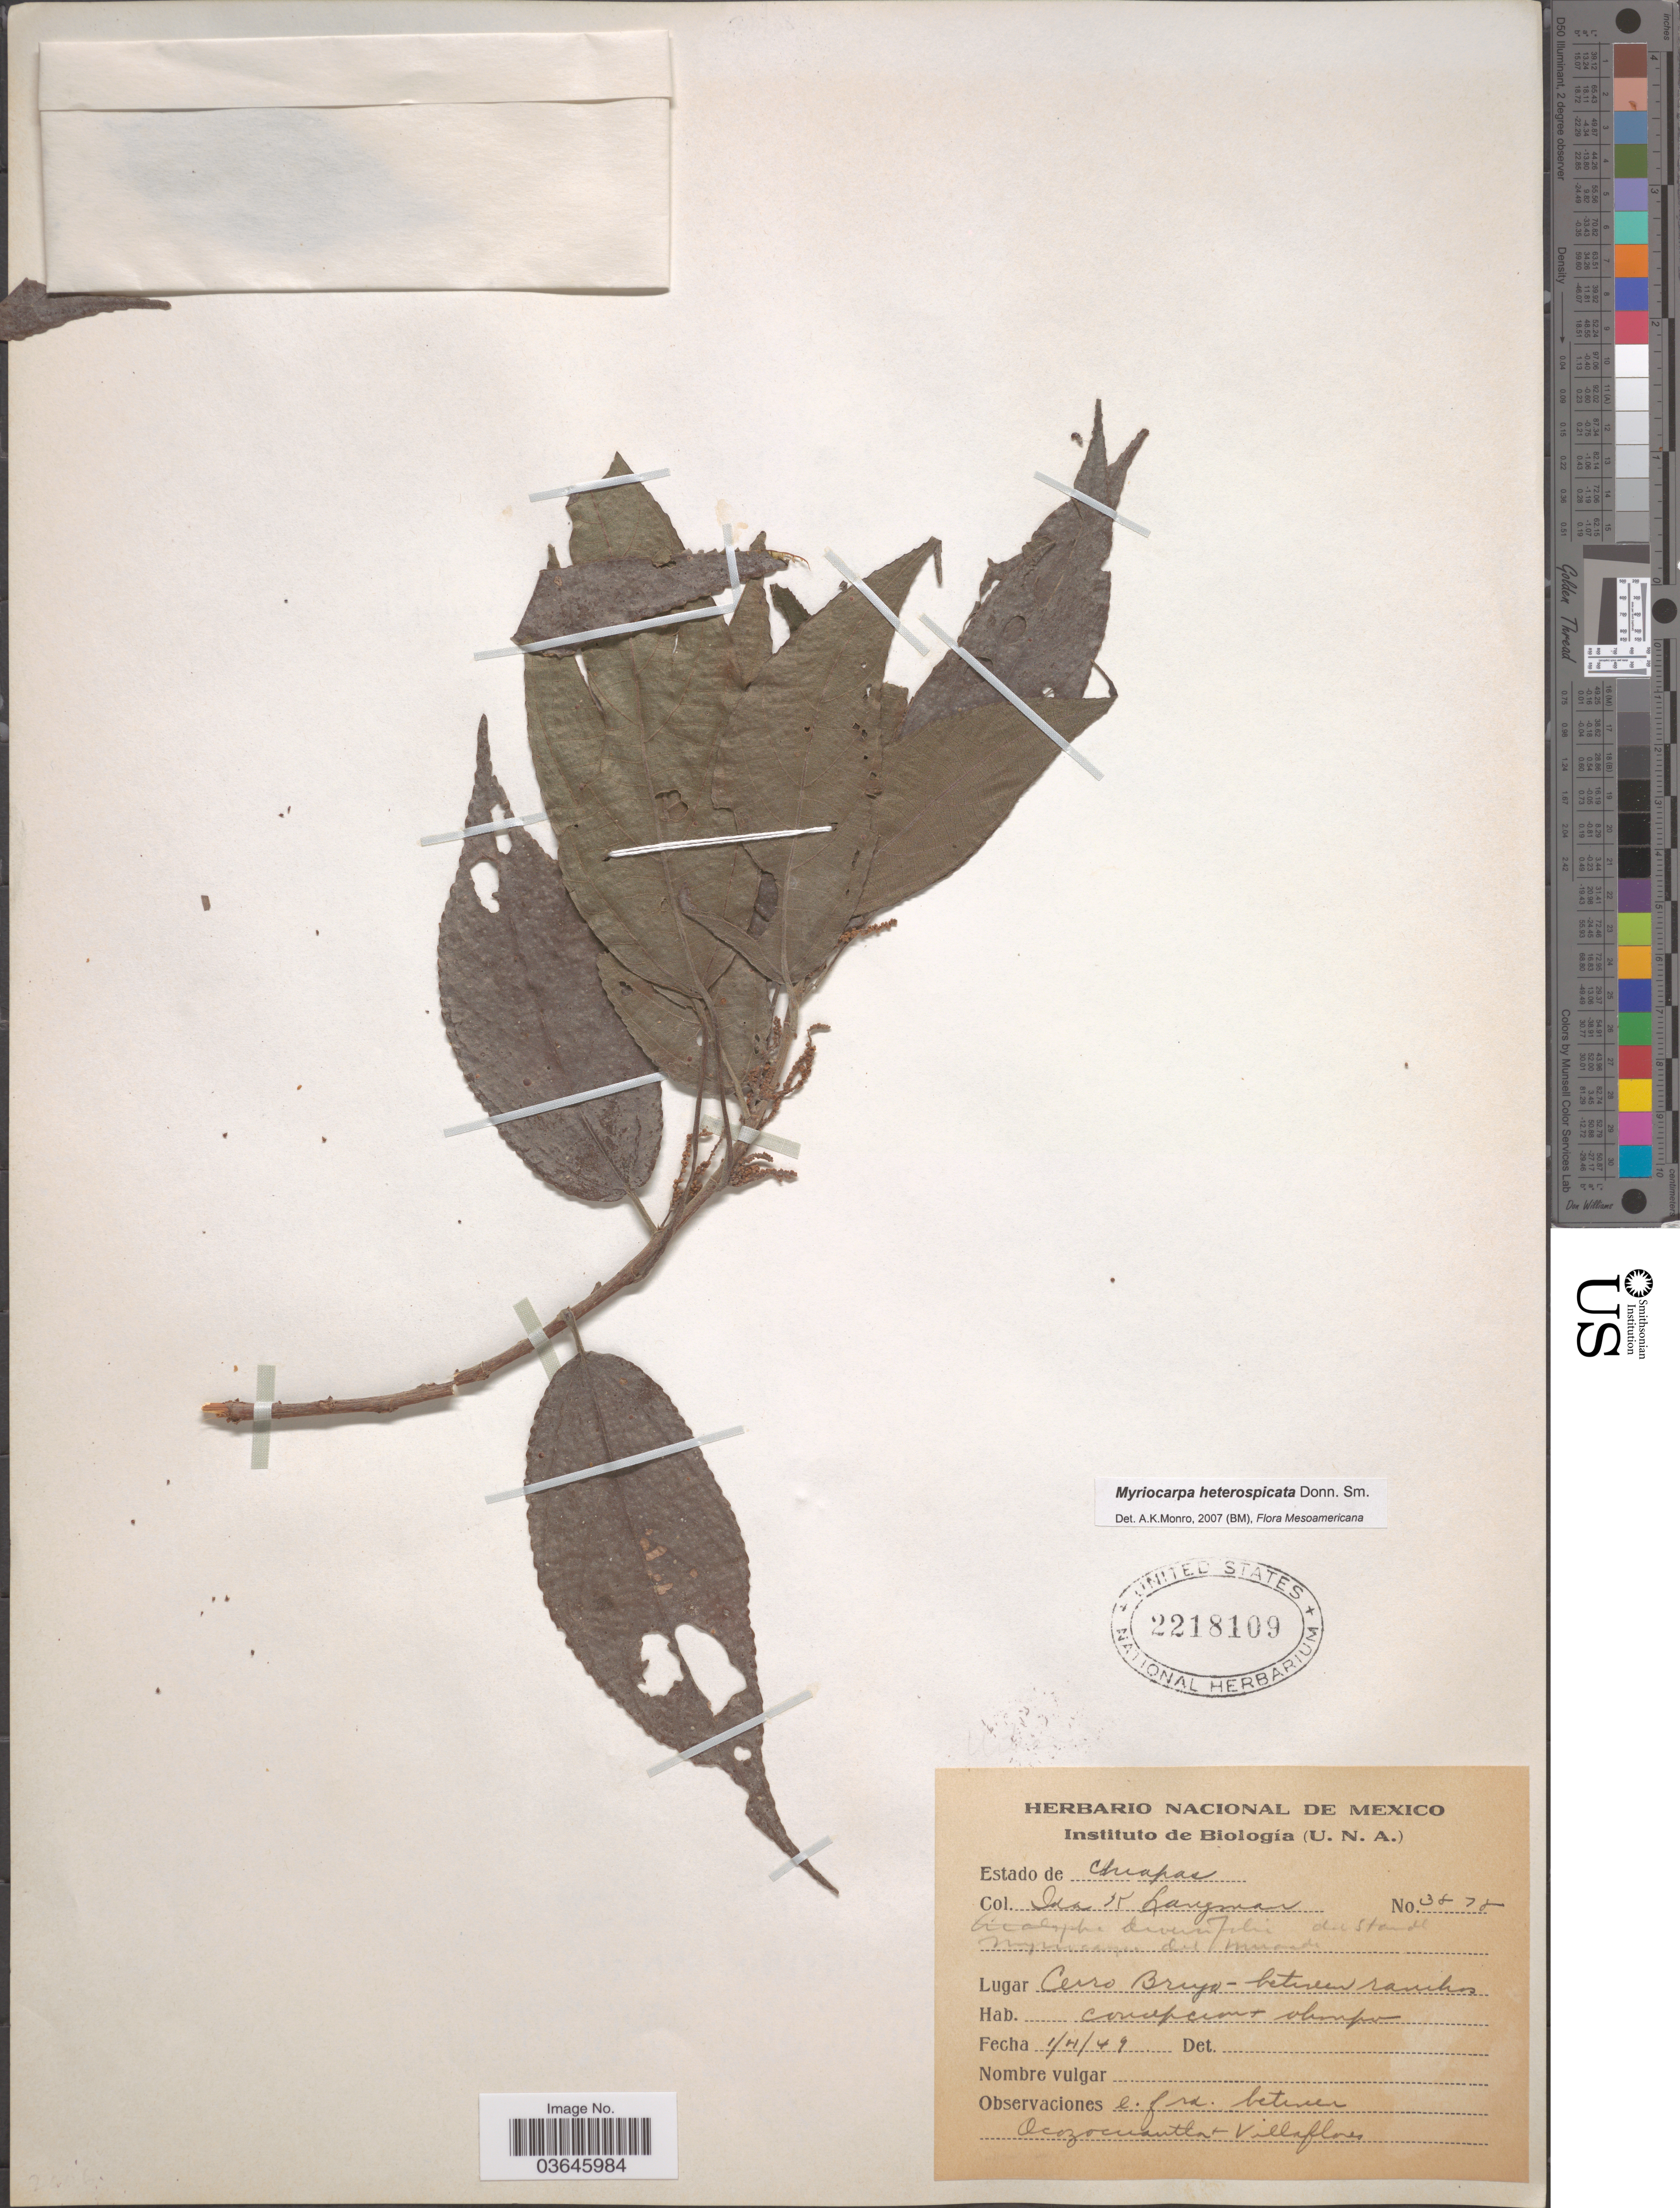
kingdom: Plantae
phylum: Tracheophyta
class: Magnoliopsida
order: Rosales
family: Urticaceae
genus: Myriocarpa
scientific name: Myriocarpa heterostachya Donn. Sm., nom. illeg.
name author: Donn. Sm.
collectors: I. K. Langman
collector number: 3878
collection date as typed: Transcribed d/m/y: 1/4/49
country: Mexico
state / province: Chiapas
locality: Cerro Bruyo-between ranchos Concepcion & Olimpo. E. of rd. between Ocozocuautla & Villaflores.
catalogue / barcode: US 2218109